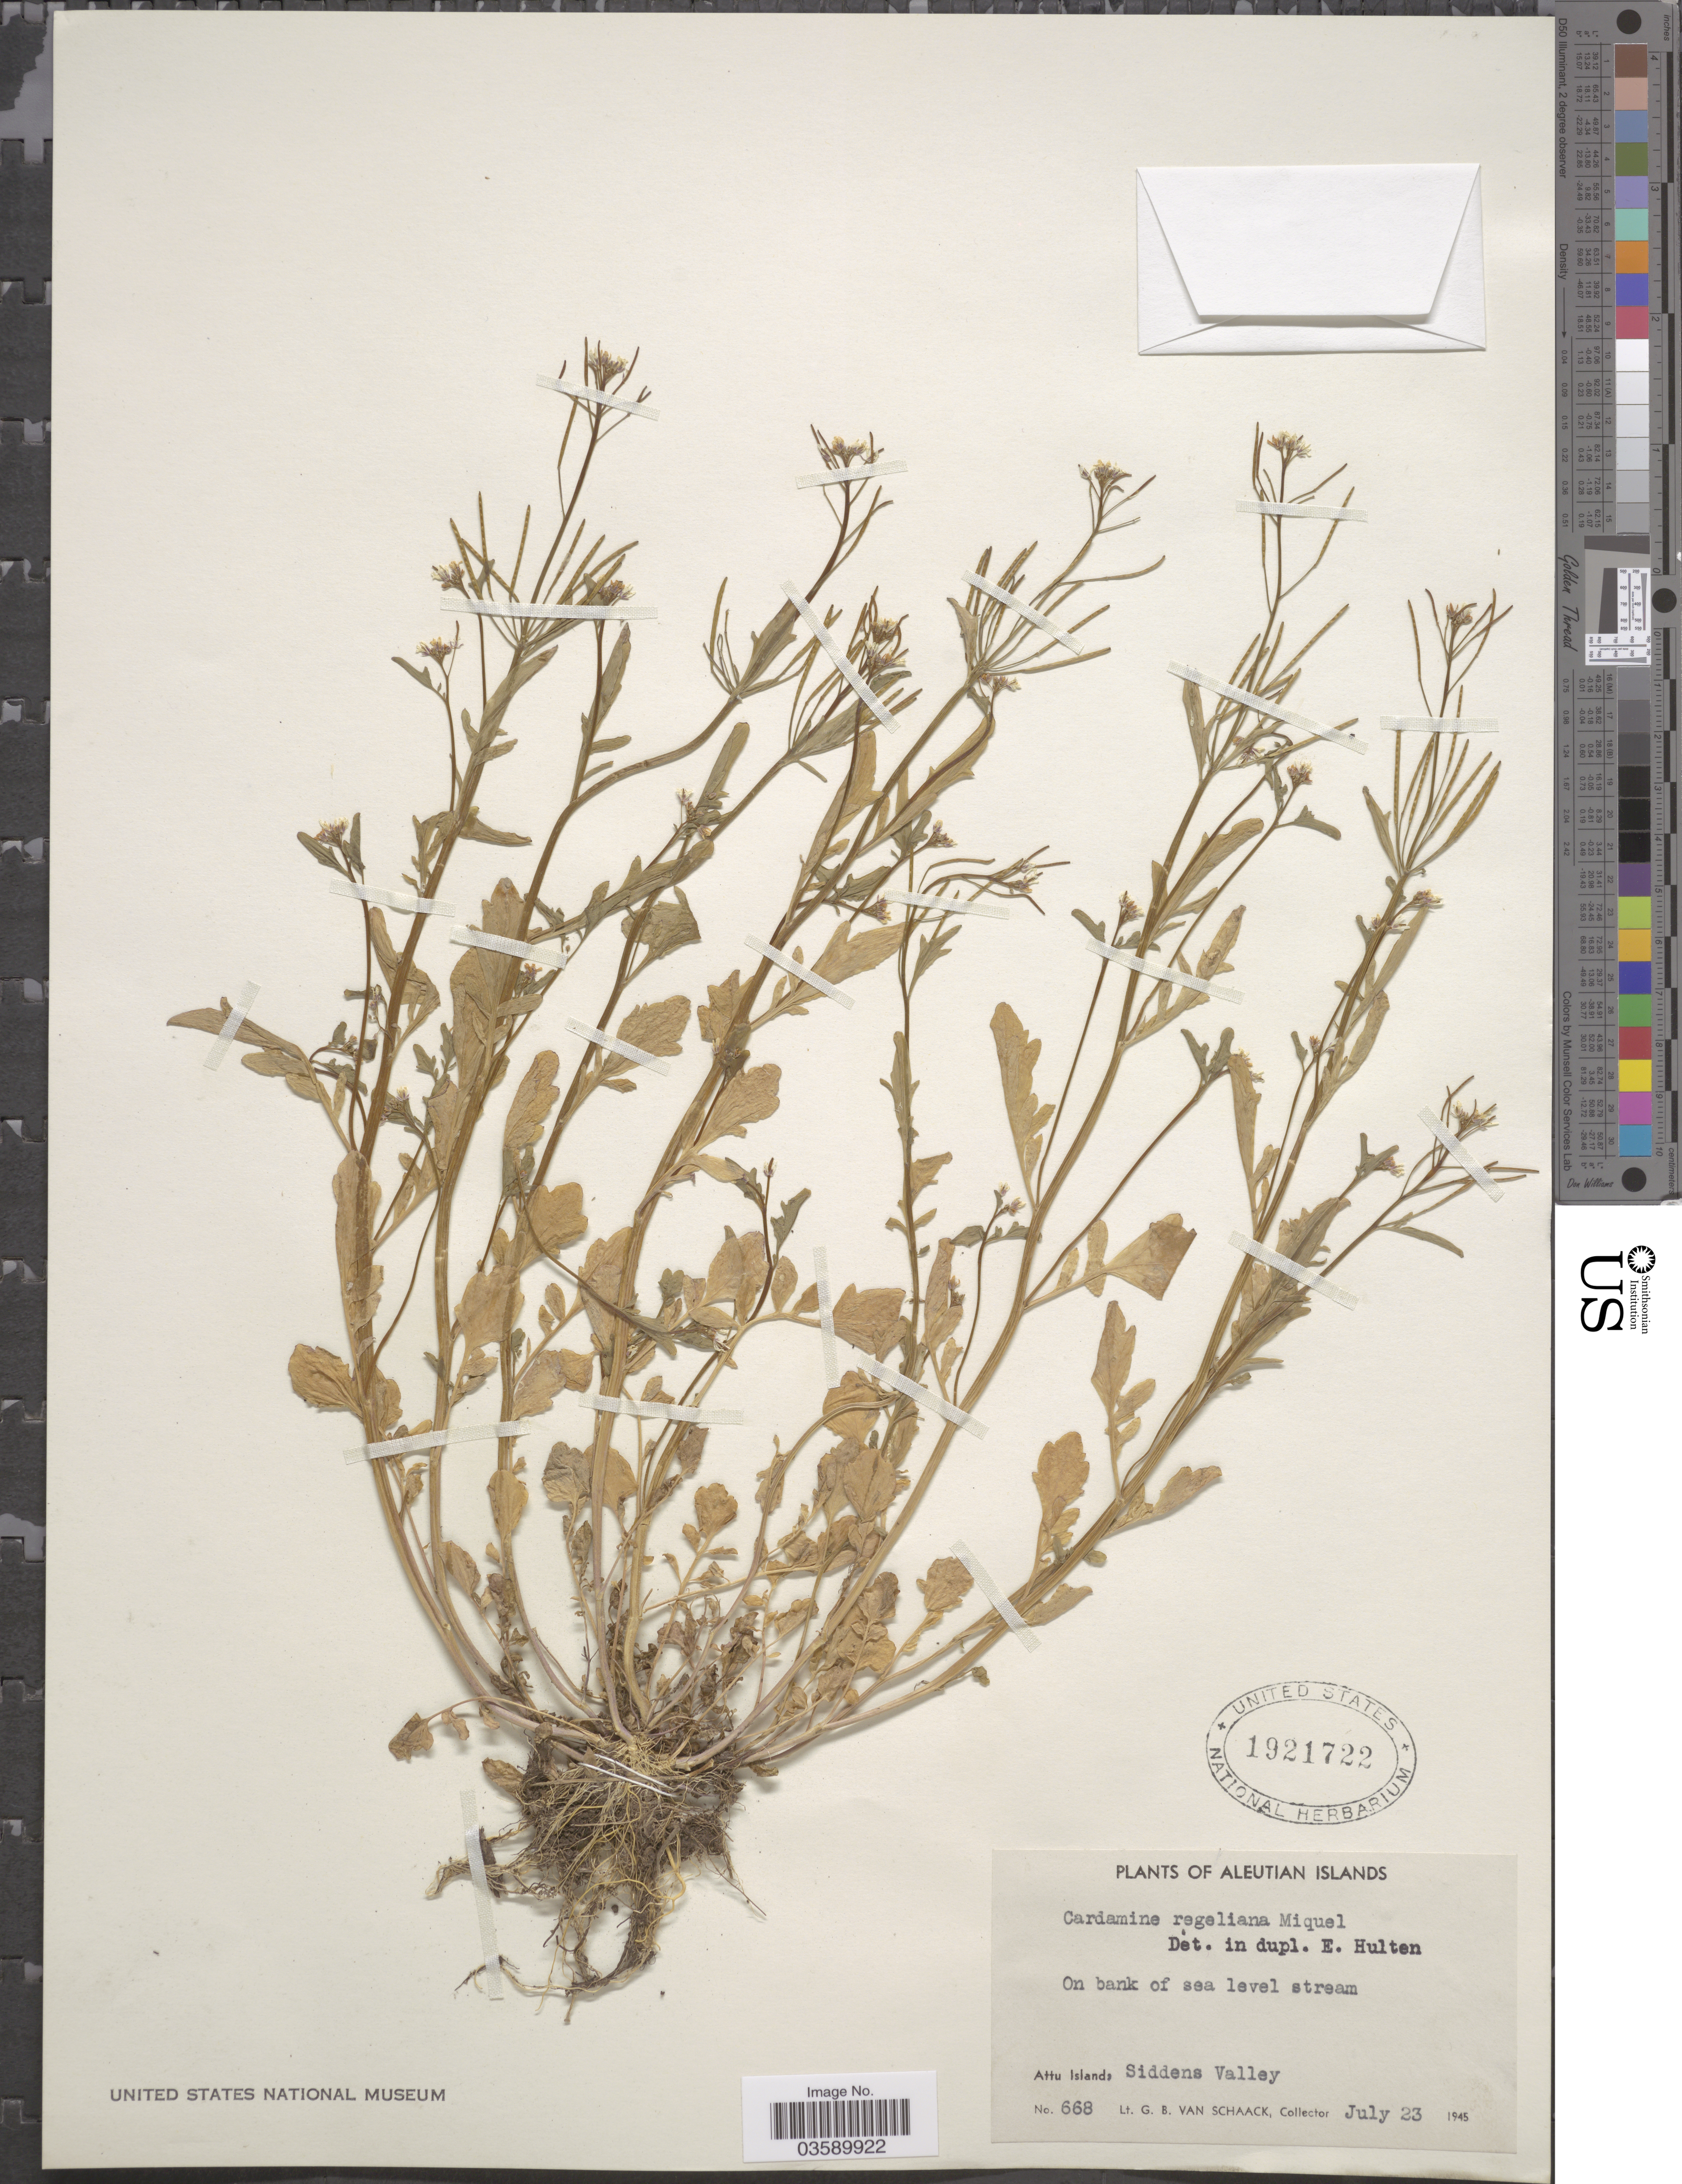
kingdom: Plantae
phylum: Tracheophyta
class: Magnoliopsida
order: Brassicales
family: Brassicaceae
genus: Cardamine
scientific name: Cardamine regeliana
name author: Miq.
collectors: G. Van Schaack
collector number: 668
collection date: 1945-07-23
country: United States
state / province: Alaska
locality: Aleutian Islands. On bank of sea level stream. Attu Islands, Siddens Valley.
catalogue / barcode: US 1921722